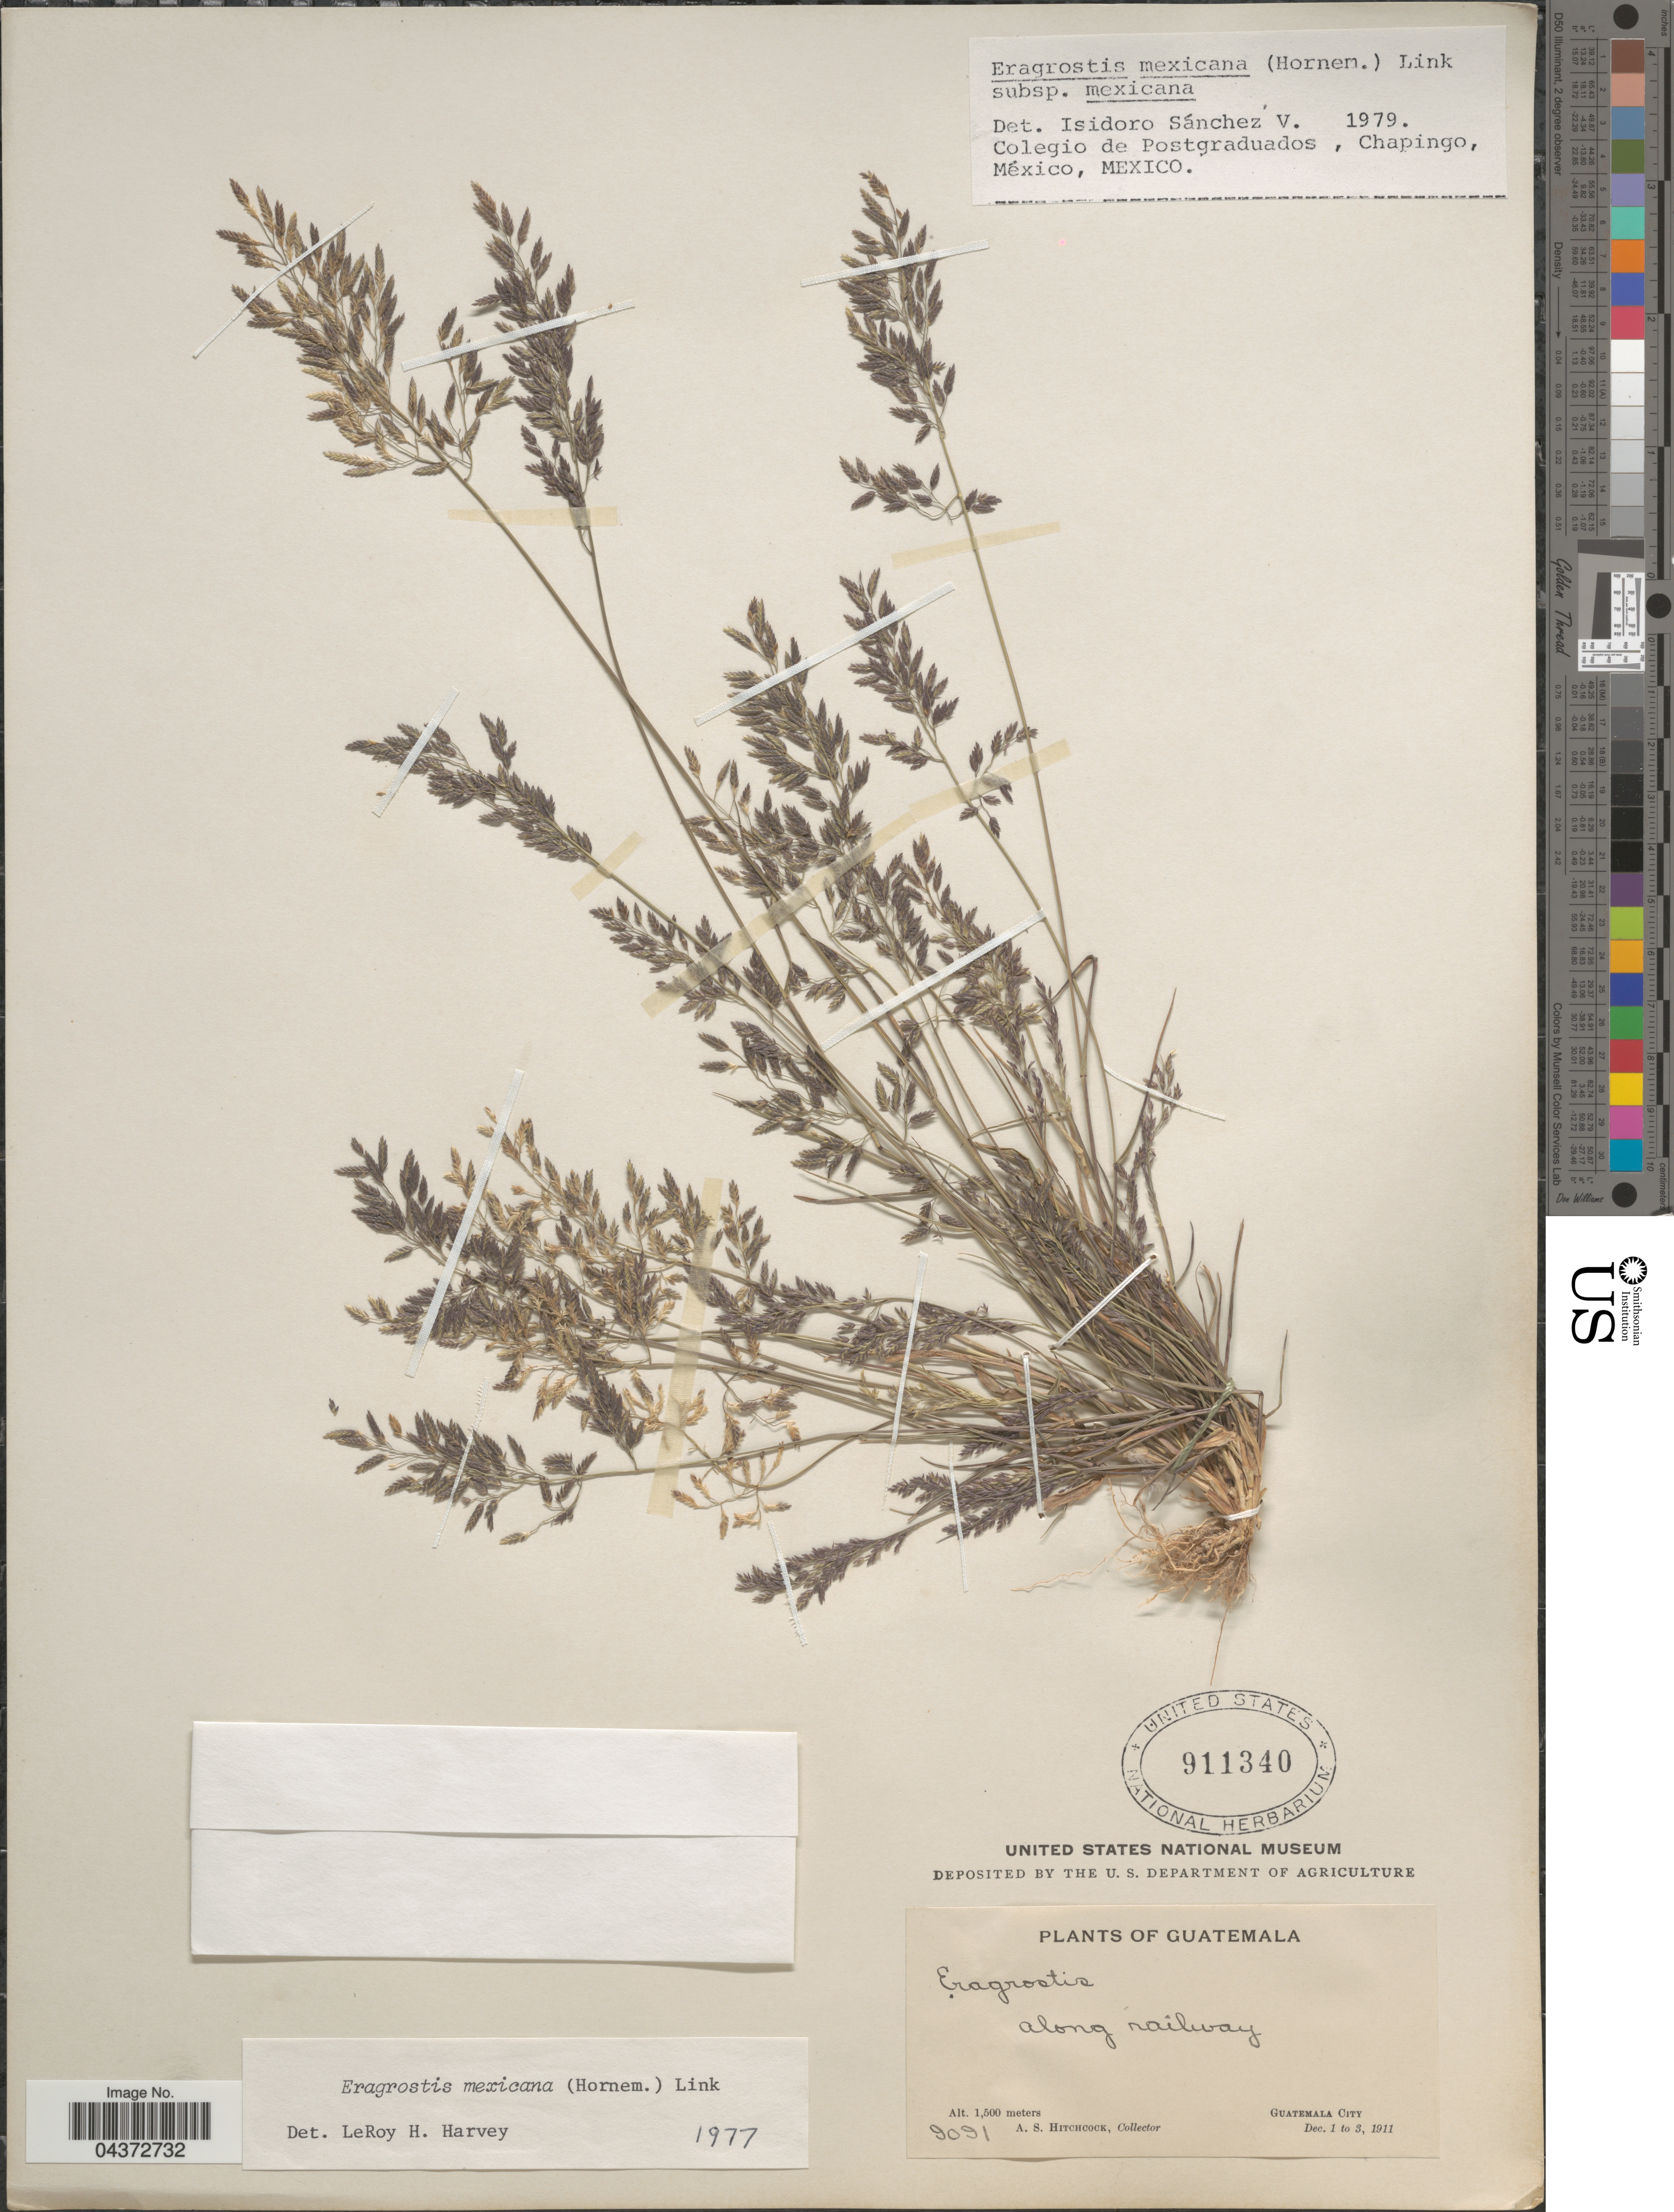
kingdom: Plantae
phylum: Tracheophyta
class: Liliopsida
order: Poales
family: Poaceae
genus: Eragrostis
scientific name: Eragrostis mexicana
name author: (Hornem.) Link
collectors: A. S. Hitchcock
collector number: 9091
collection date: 1911-12-01/1911-12-03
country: Guatemala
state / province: Guatemala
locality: Along railway. Guatemala City.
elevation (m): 1500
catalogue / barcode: US 911340